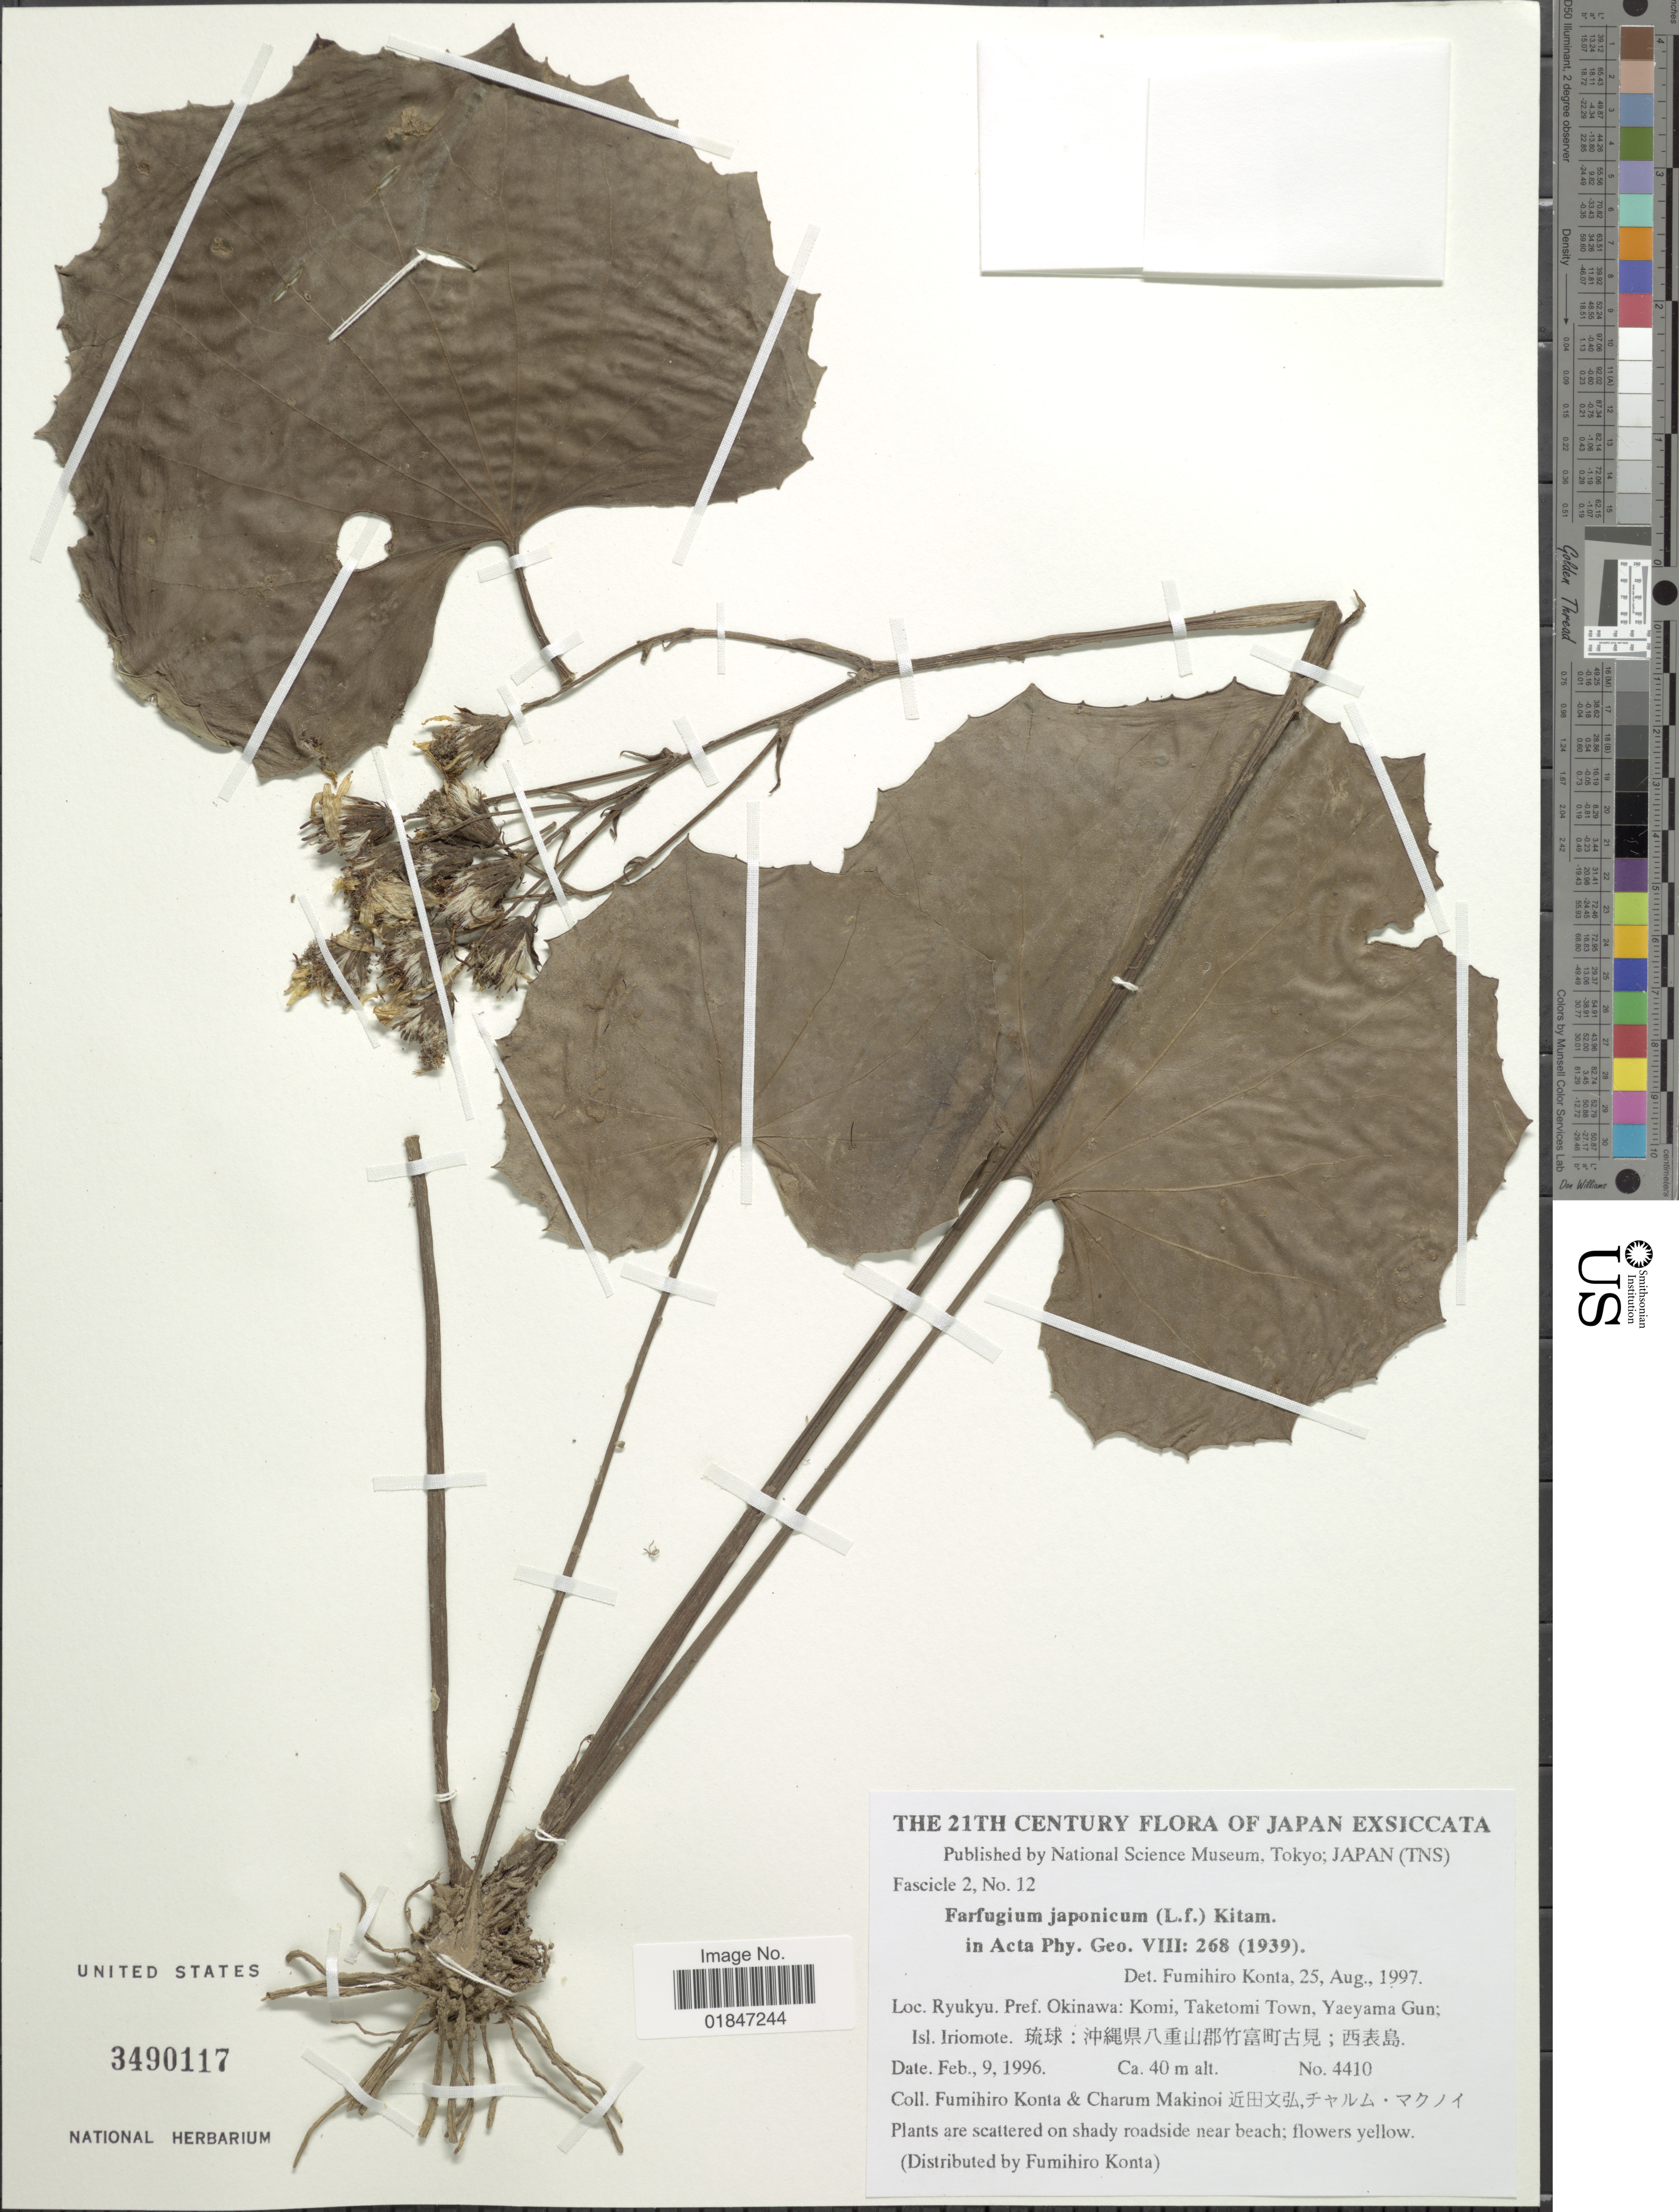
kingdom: Plantae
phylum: Tracheophyta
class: Magnoliopsida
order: Asterales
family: Asteraceae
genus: Ligularia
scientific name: Ligularia japonica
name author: (L. f.) Less. ex DC.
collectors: F. Konta & C. Makinoi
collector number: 4410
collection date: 1996-02-09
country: Japan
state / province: Okinawa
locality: Rykyu. Pref. Okinawa: Komi, Taketomi Town, Yaeyama Gun. Isl. Iriomote.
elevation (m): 40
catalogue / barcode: US 3490117